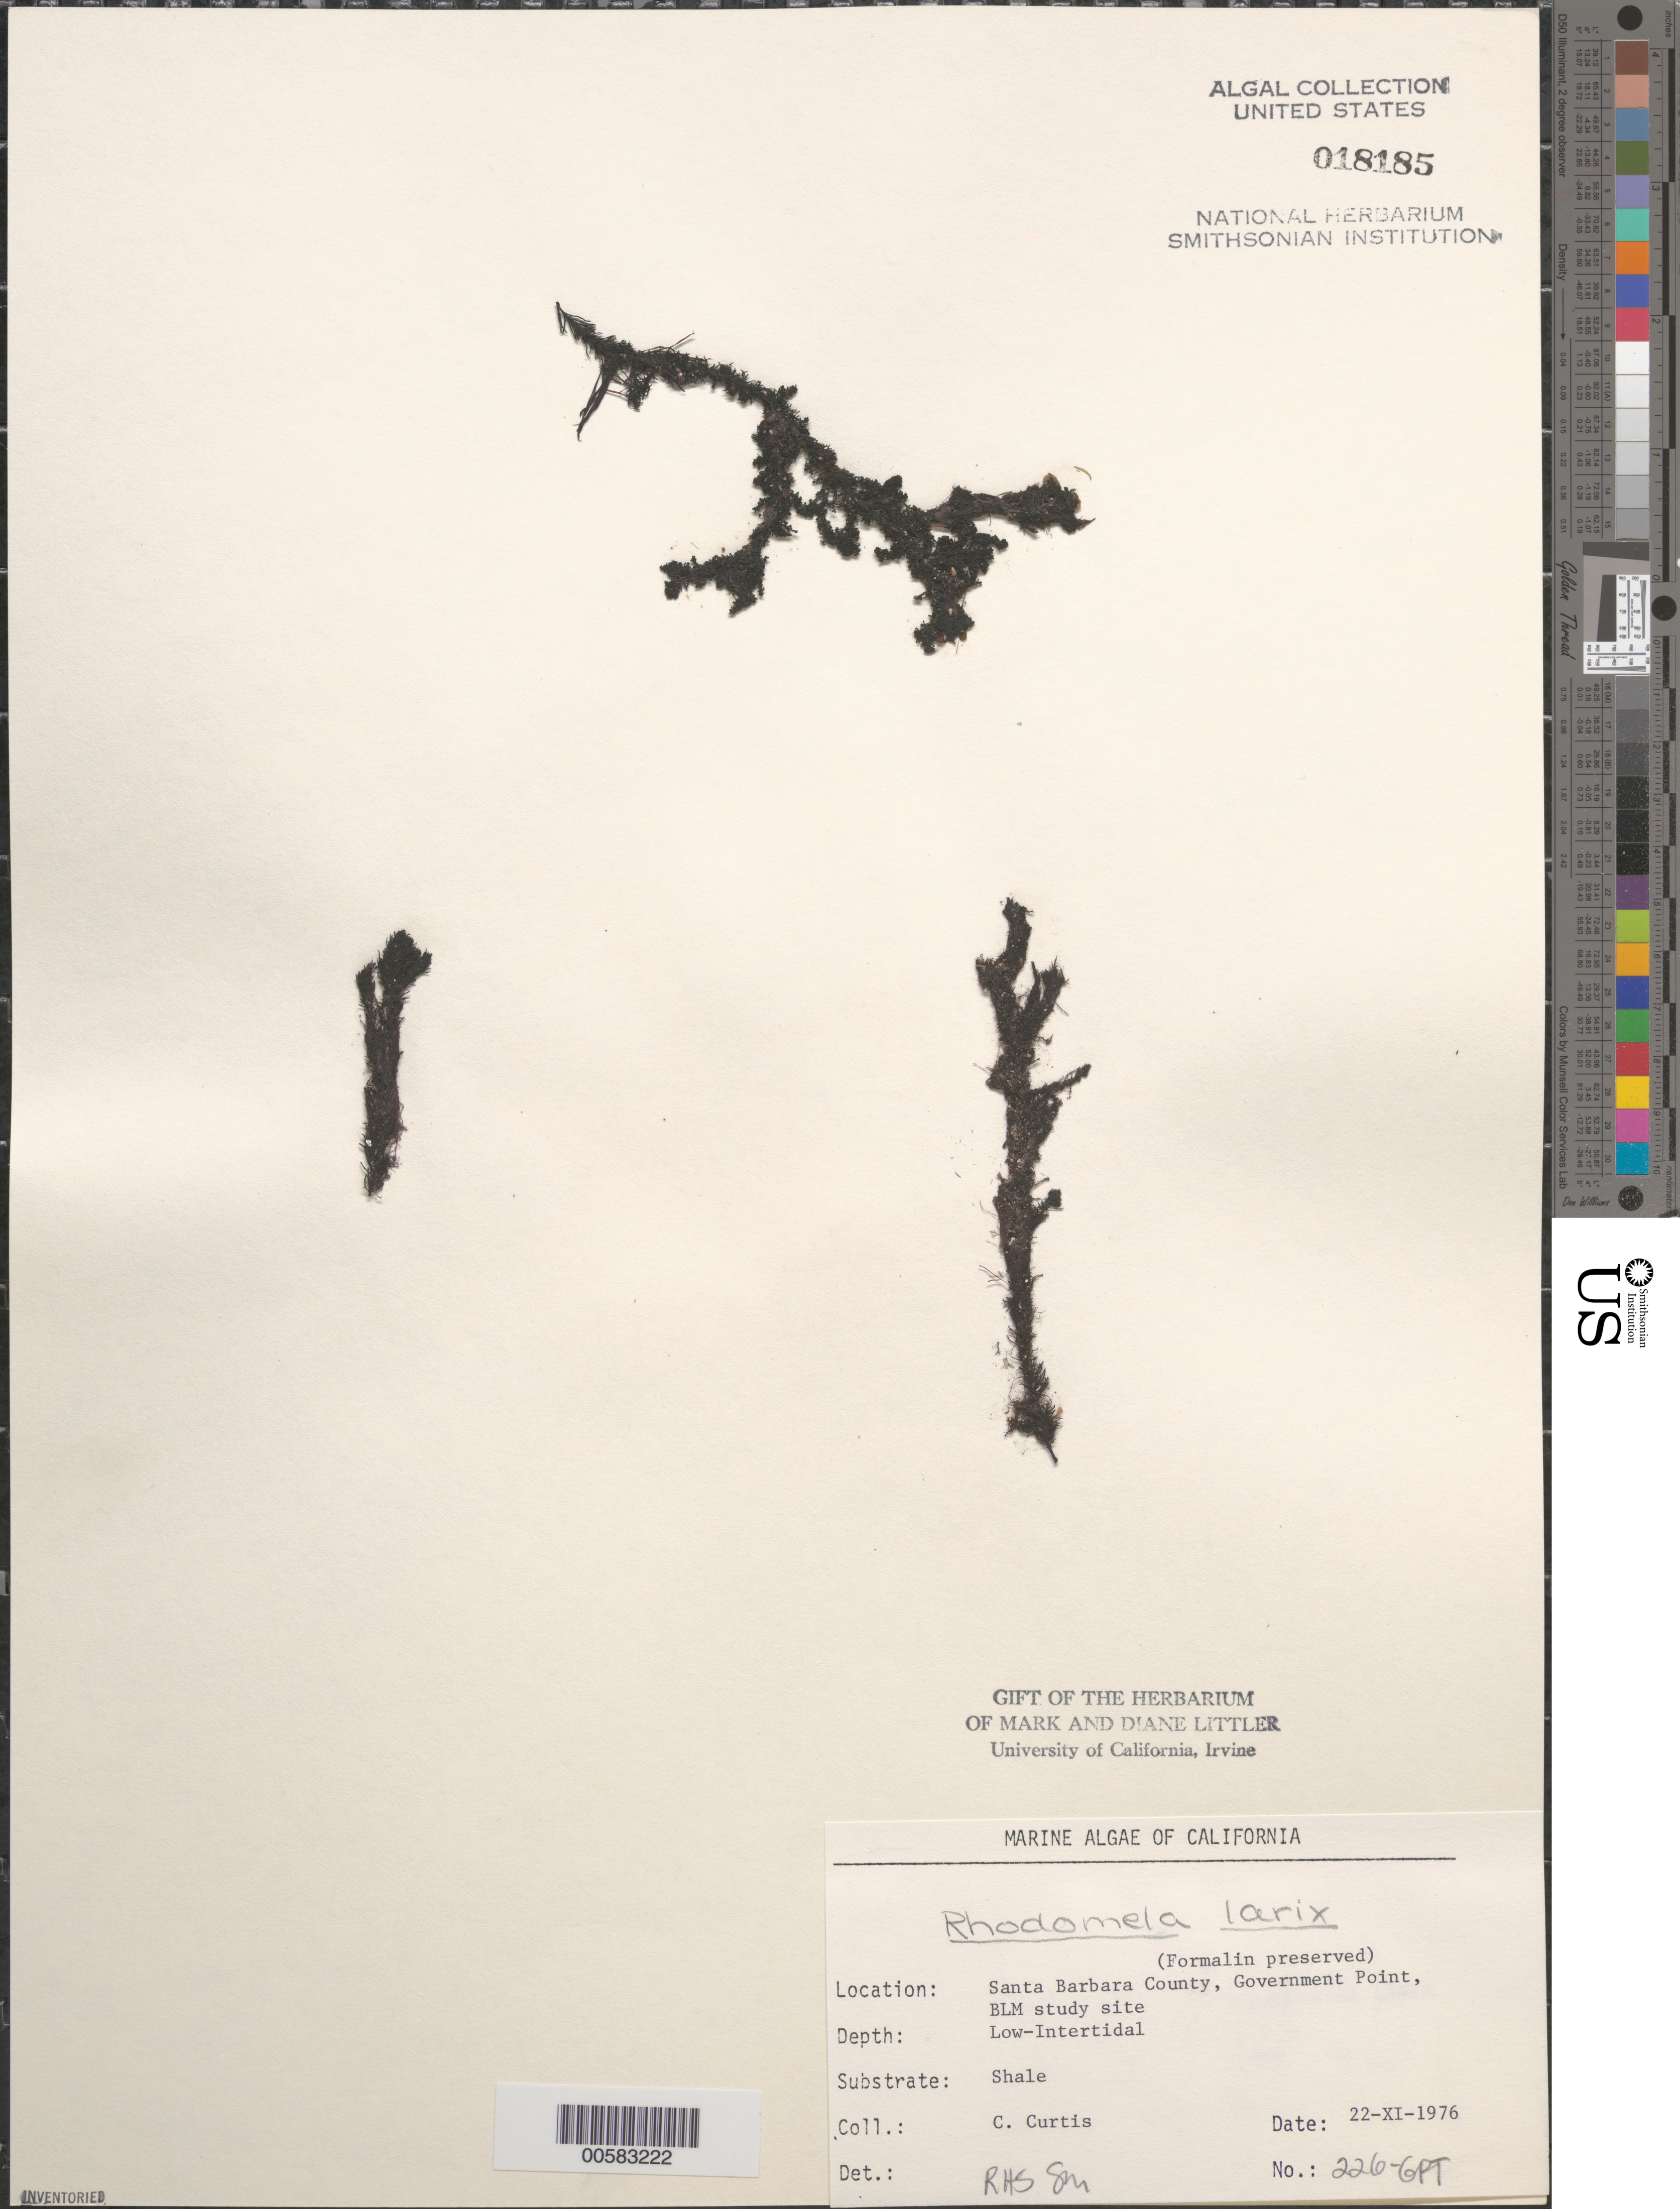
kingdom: Plantae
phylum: Rhodophyta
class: Florideophyceae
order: Ceramiales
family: Rhodomelaceae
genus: Neorhodomela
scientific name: Neorhodomela larix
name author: (Turner) Masuda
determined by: Algae name updating Project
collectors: C. Curtis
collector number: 226-gpt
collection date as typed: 22 Nov 1976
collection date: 1976-11-22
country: United States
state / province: California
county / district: Santa Barbara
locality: Government Point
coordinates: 34 26'31"N, 120 24'06"W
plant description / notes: BLM-SOCALBIGHT Rocky Intertidal Survey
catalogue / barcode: US 18185